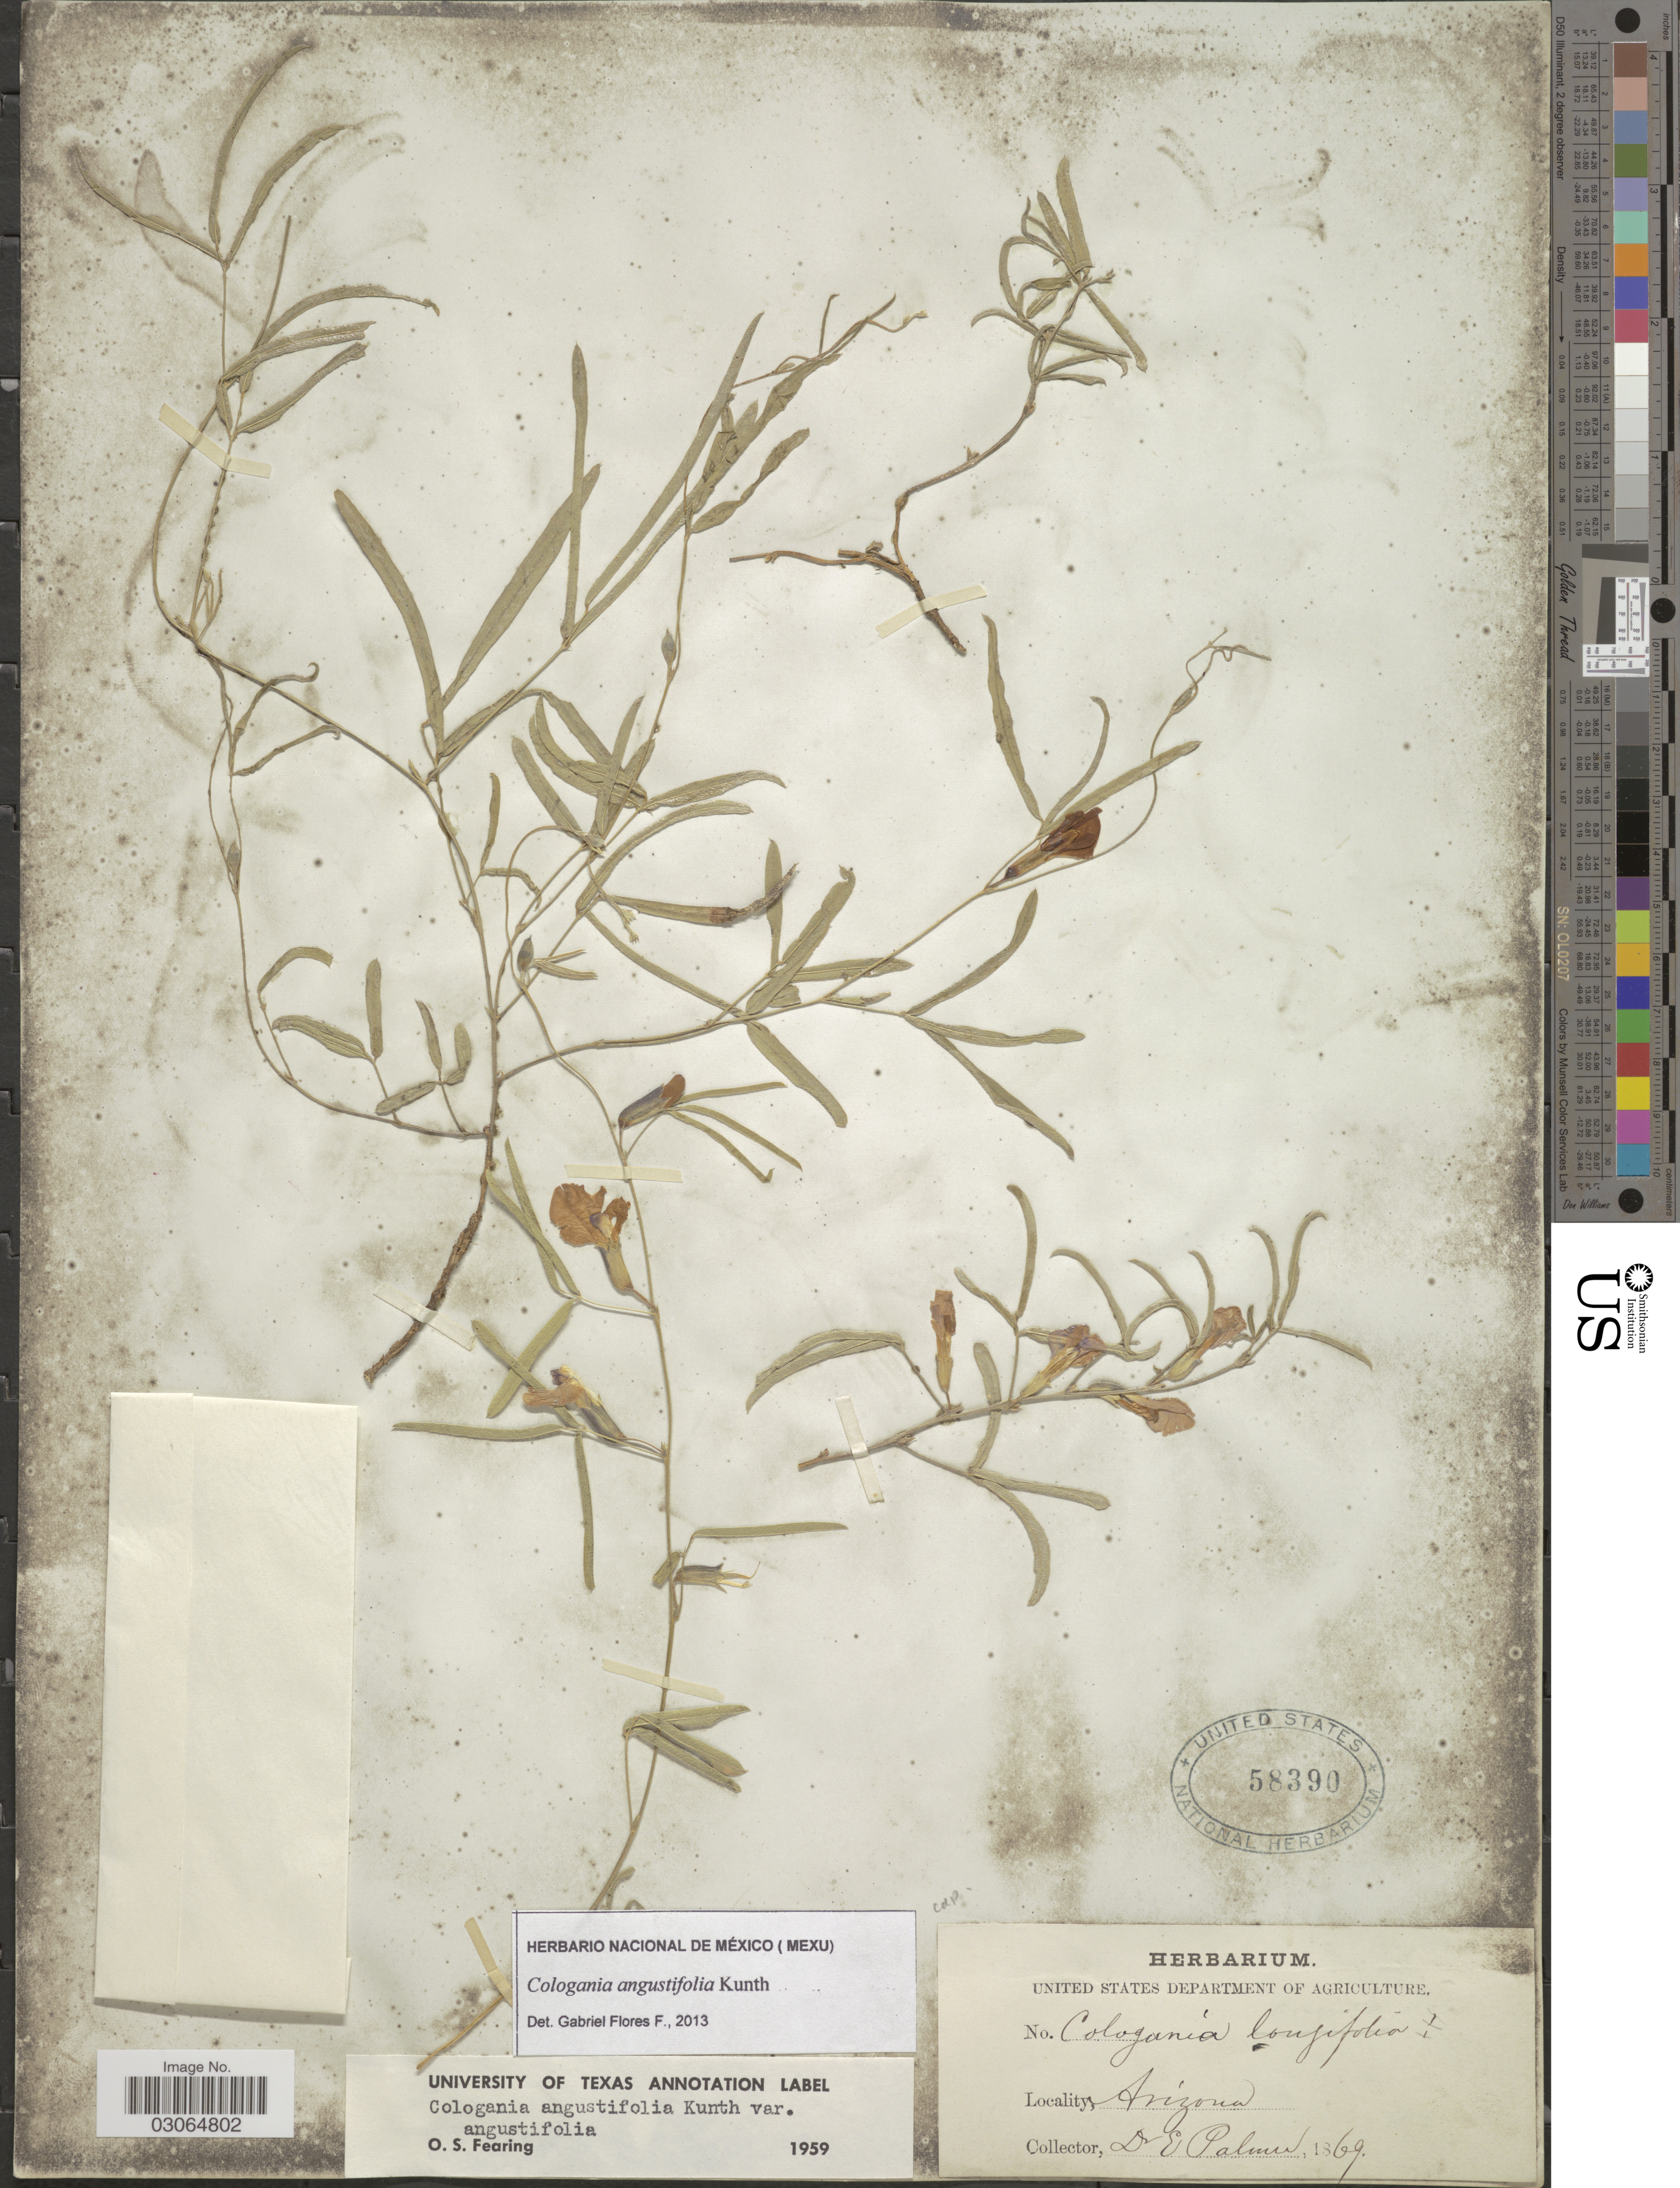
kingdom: Plantae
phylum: Tracheophyta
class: Magnoliopsida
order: Fabales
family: Fabaceae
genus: Cologania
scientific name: Cologania angustifolia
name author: Kunth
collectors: E. Palmer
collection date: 1869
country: United States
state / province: Arizona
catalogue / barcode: US 58390